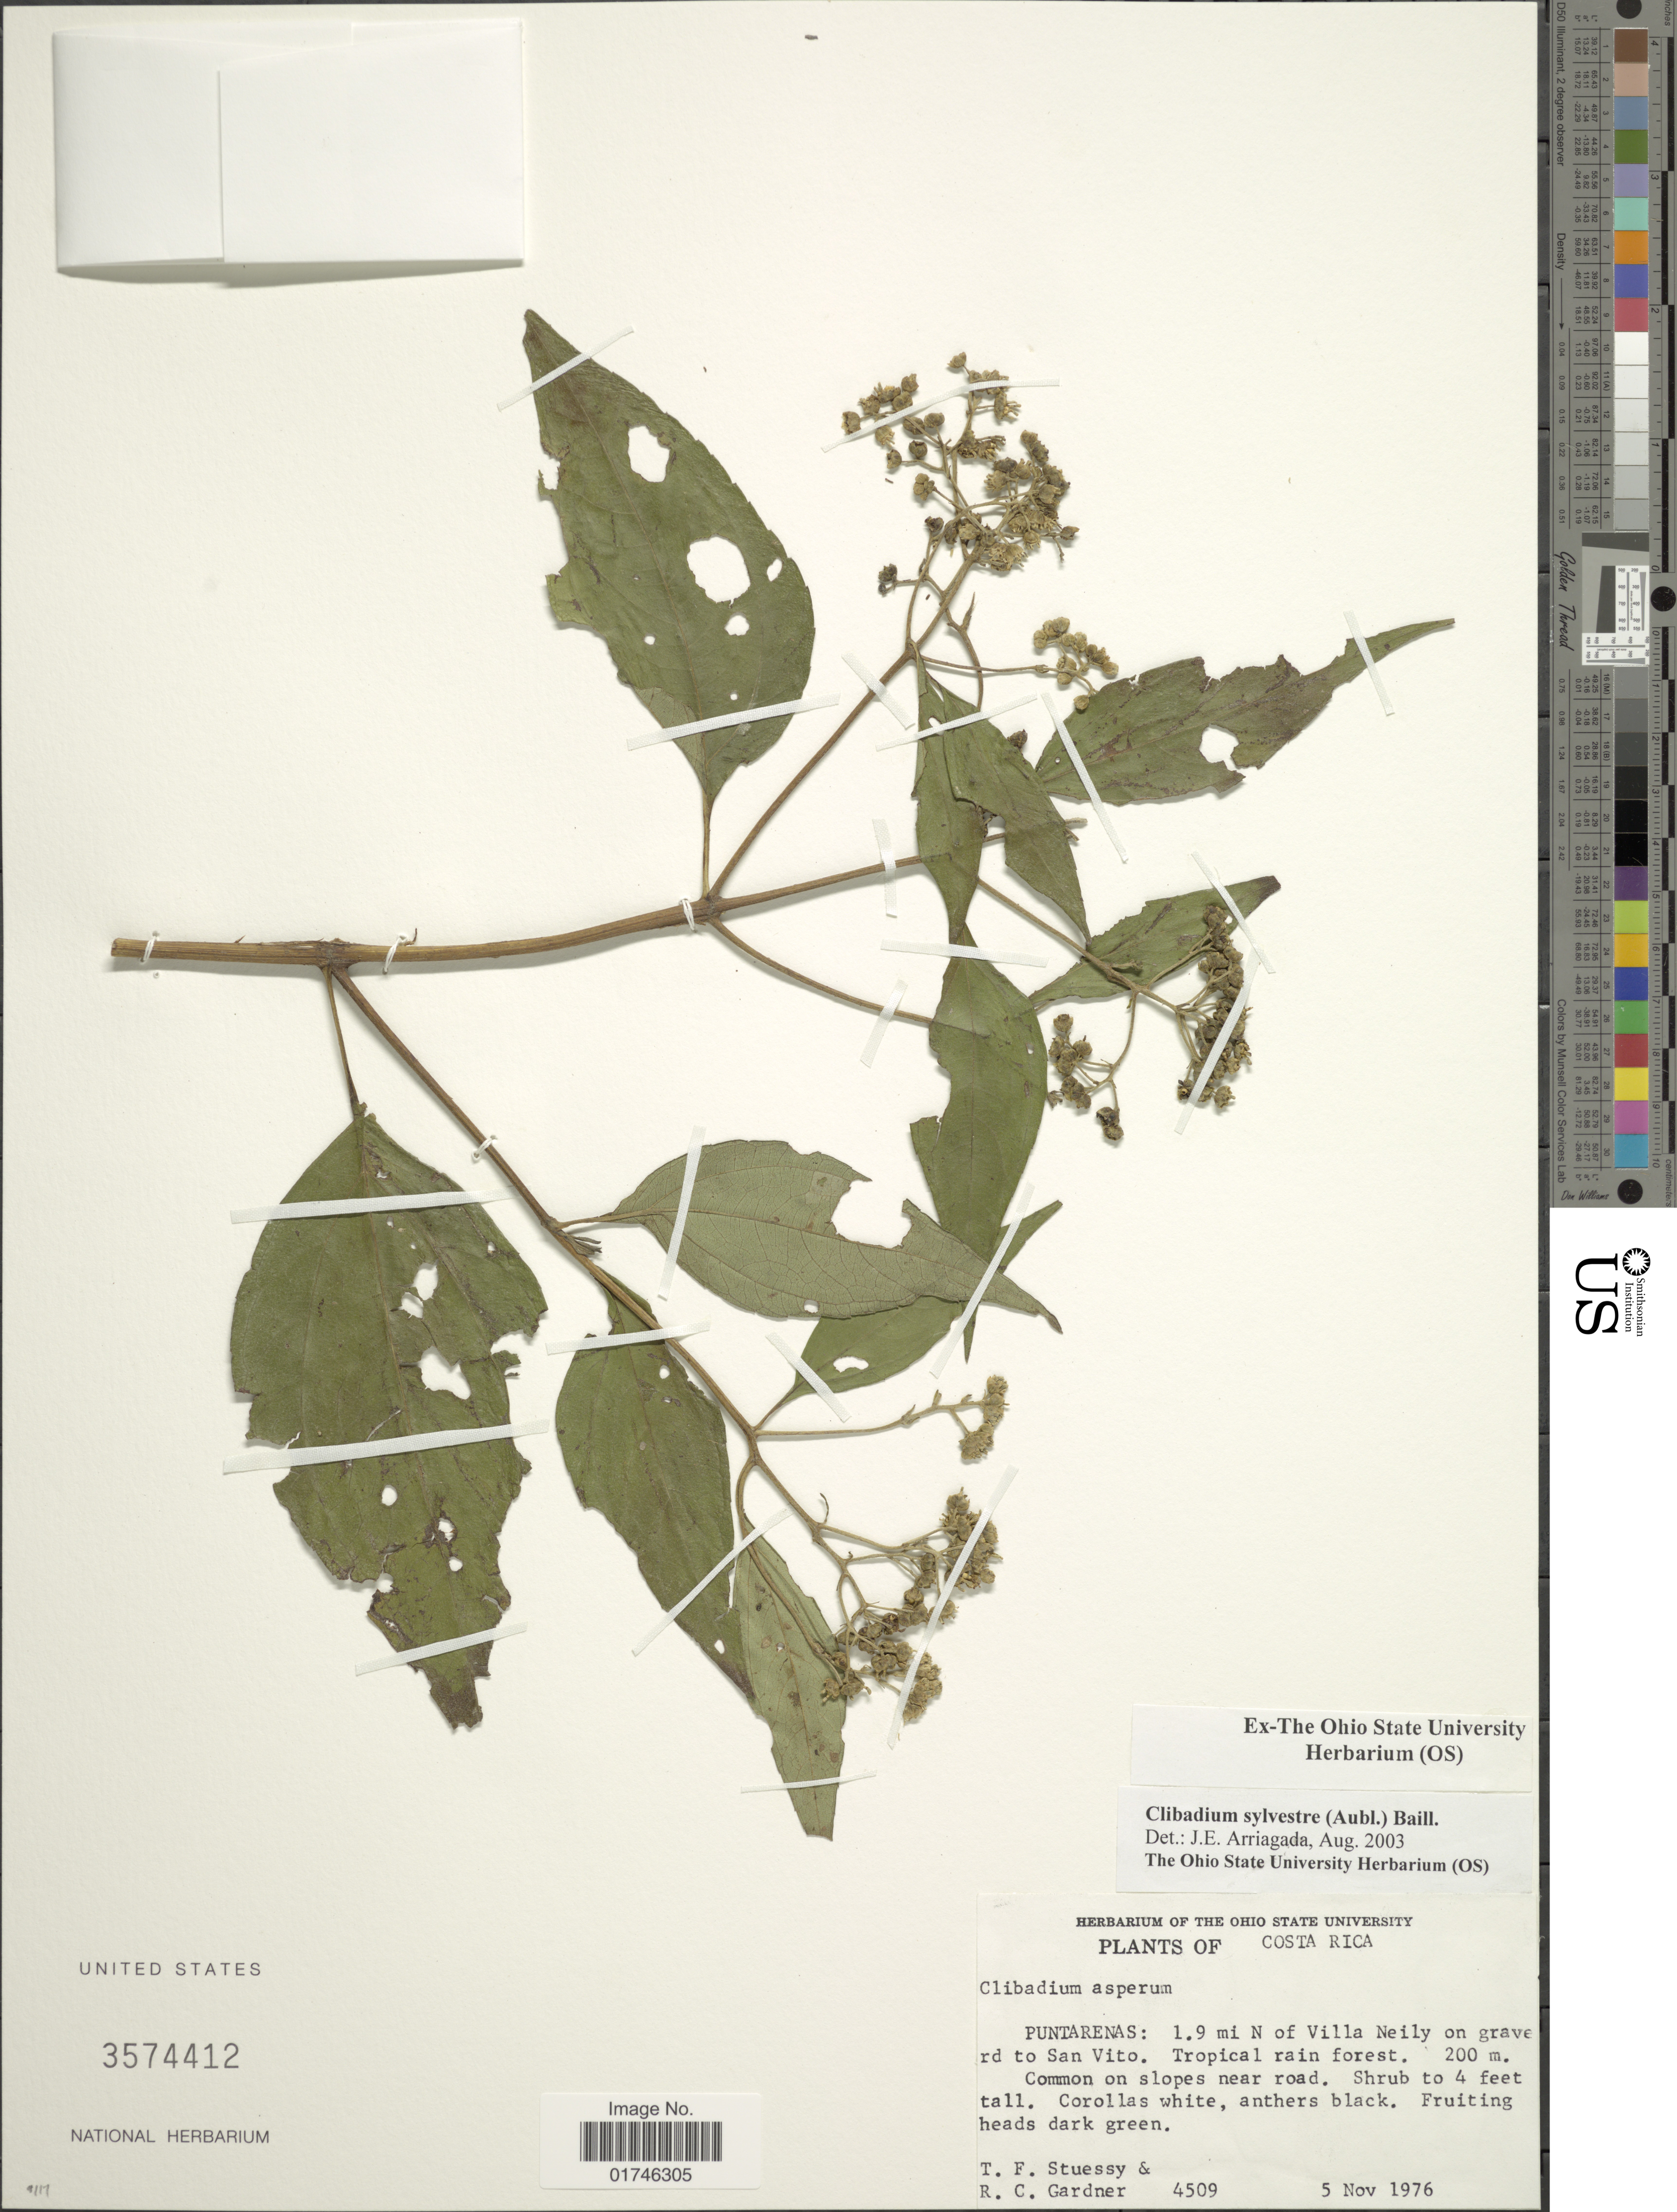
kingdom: Plantae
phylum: Tracheophyta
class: Magnoliopsida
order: Asterales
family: Asteraceae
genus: Clibadium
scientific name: Clibadium sylvestre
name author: (Aubl.) Baill.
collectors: T. Stuessy & R. C. Gardner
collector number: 4509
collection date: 1976-11-05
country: Costa Rica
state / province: Puntarenas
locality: Puntarenas: 1.9 mi N of Villa Neily on grave [illegible text] rd to San Vito.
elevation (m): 200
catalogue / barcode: US 3574412